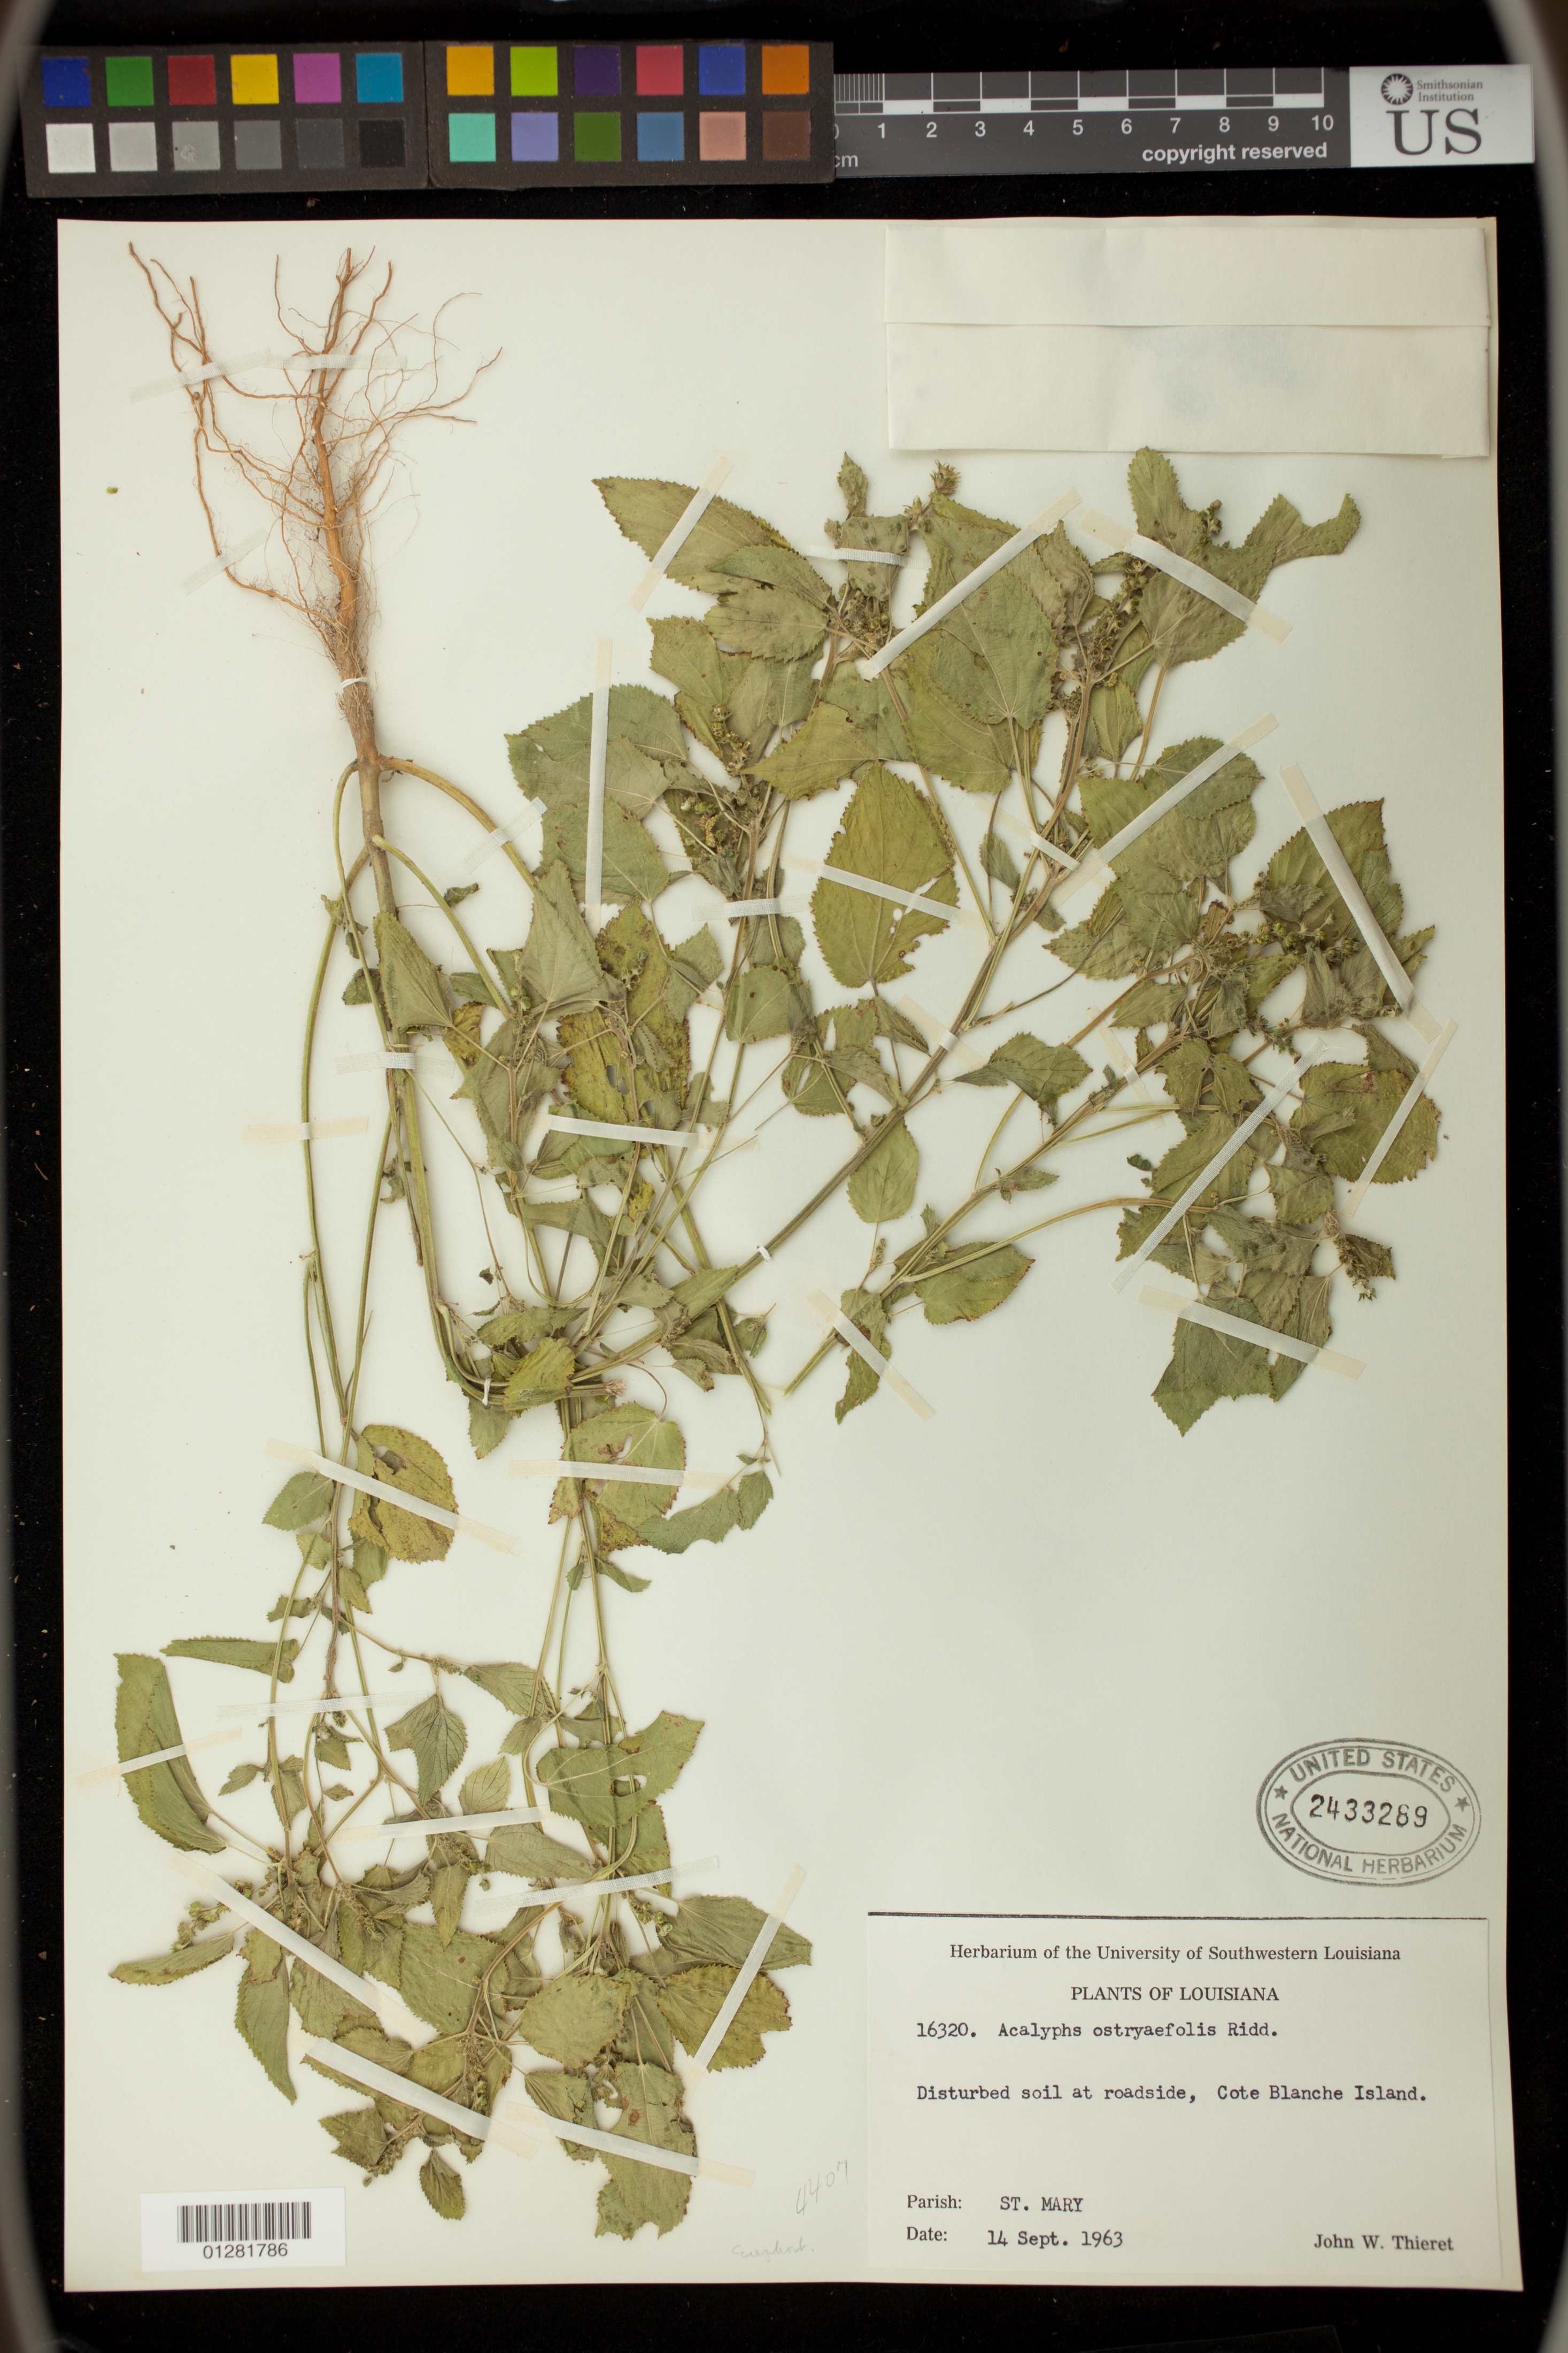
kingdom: Plantae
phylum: Tracheophyta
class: Magnoliopsida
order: Malpighiales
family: Euphorbiaceae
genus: Acalypha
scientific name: Acalypha ostryifolia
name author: Ridd.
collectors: J. W. Thieret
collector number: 16320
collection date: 1963-09-14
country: United States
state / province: Louisiana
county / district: St. Mary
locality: Cote Blanche Island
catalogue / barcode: US 2433289